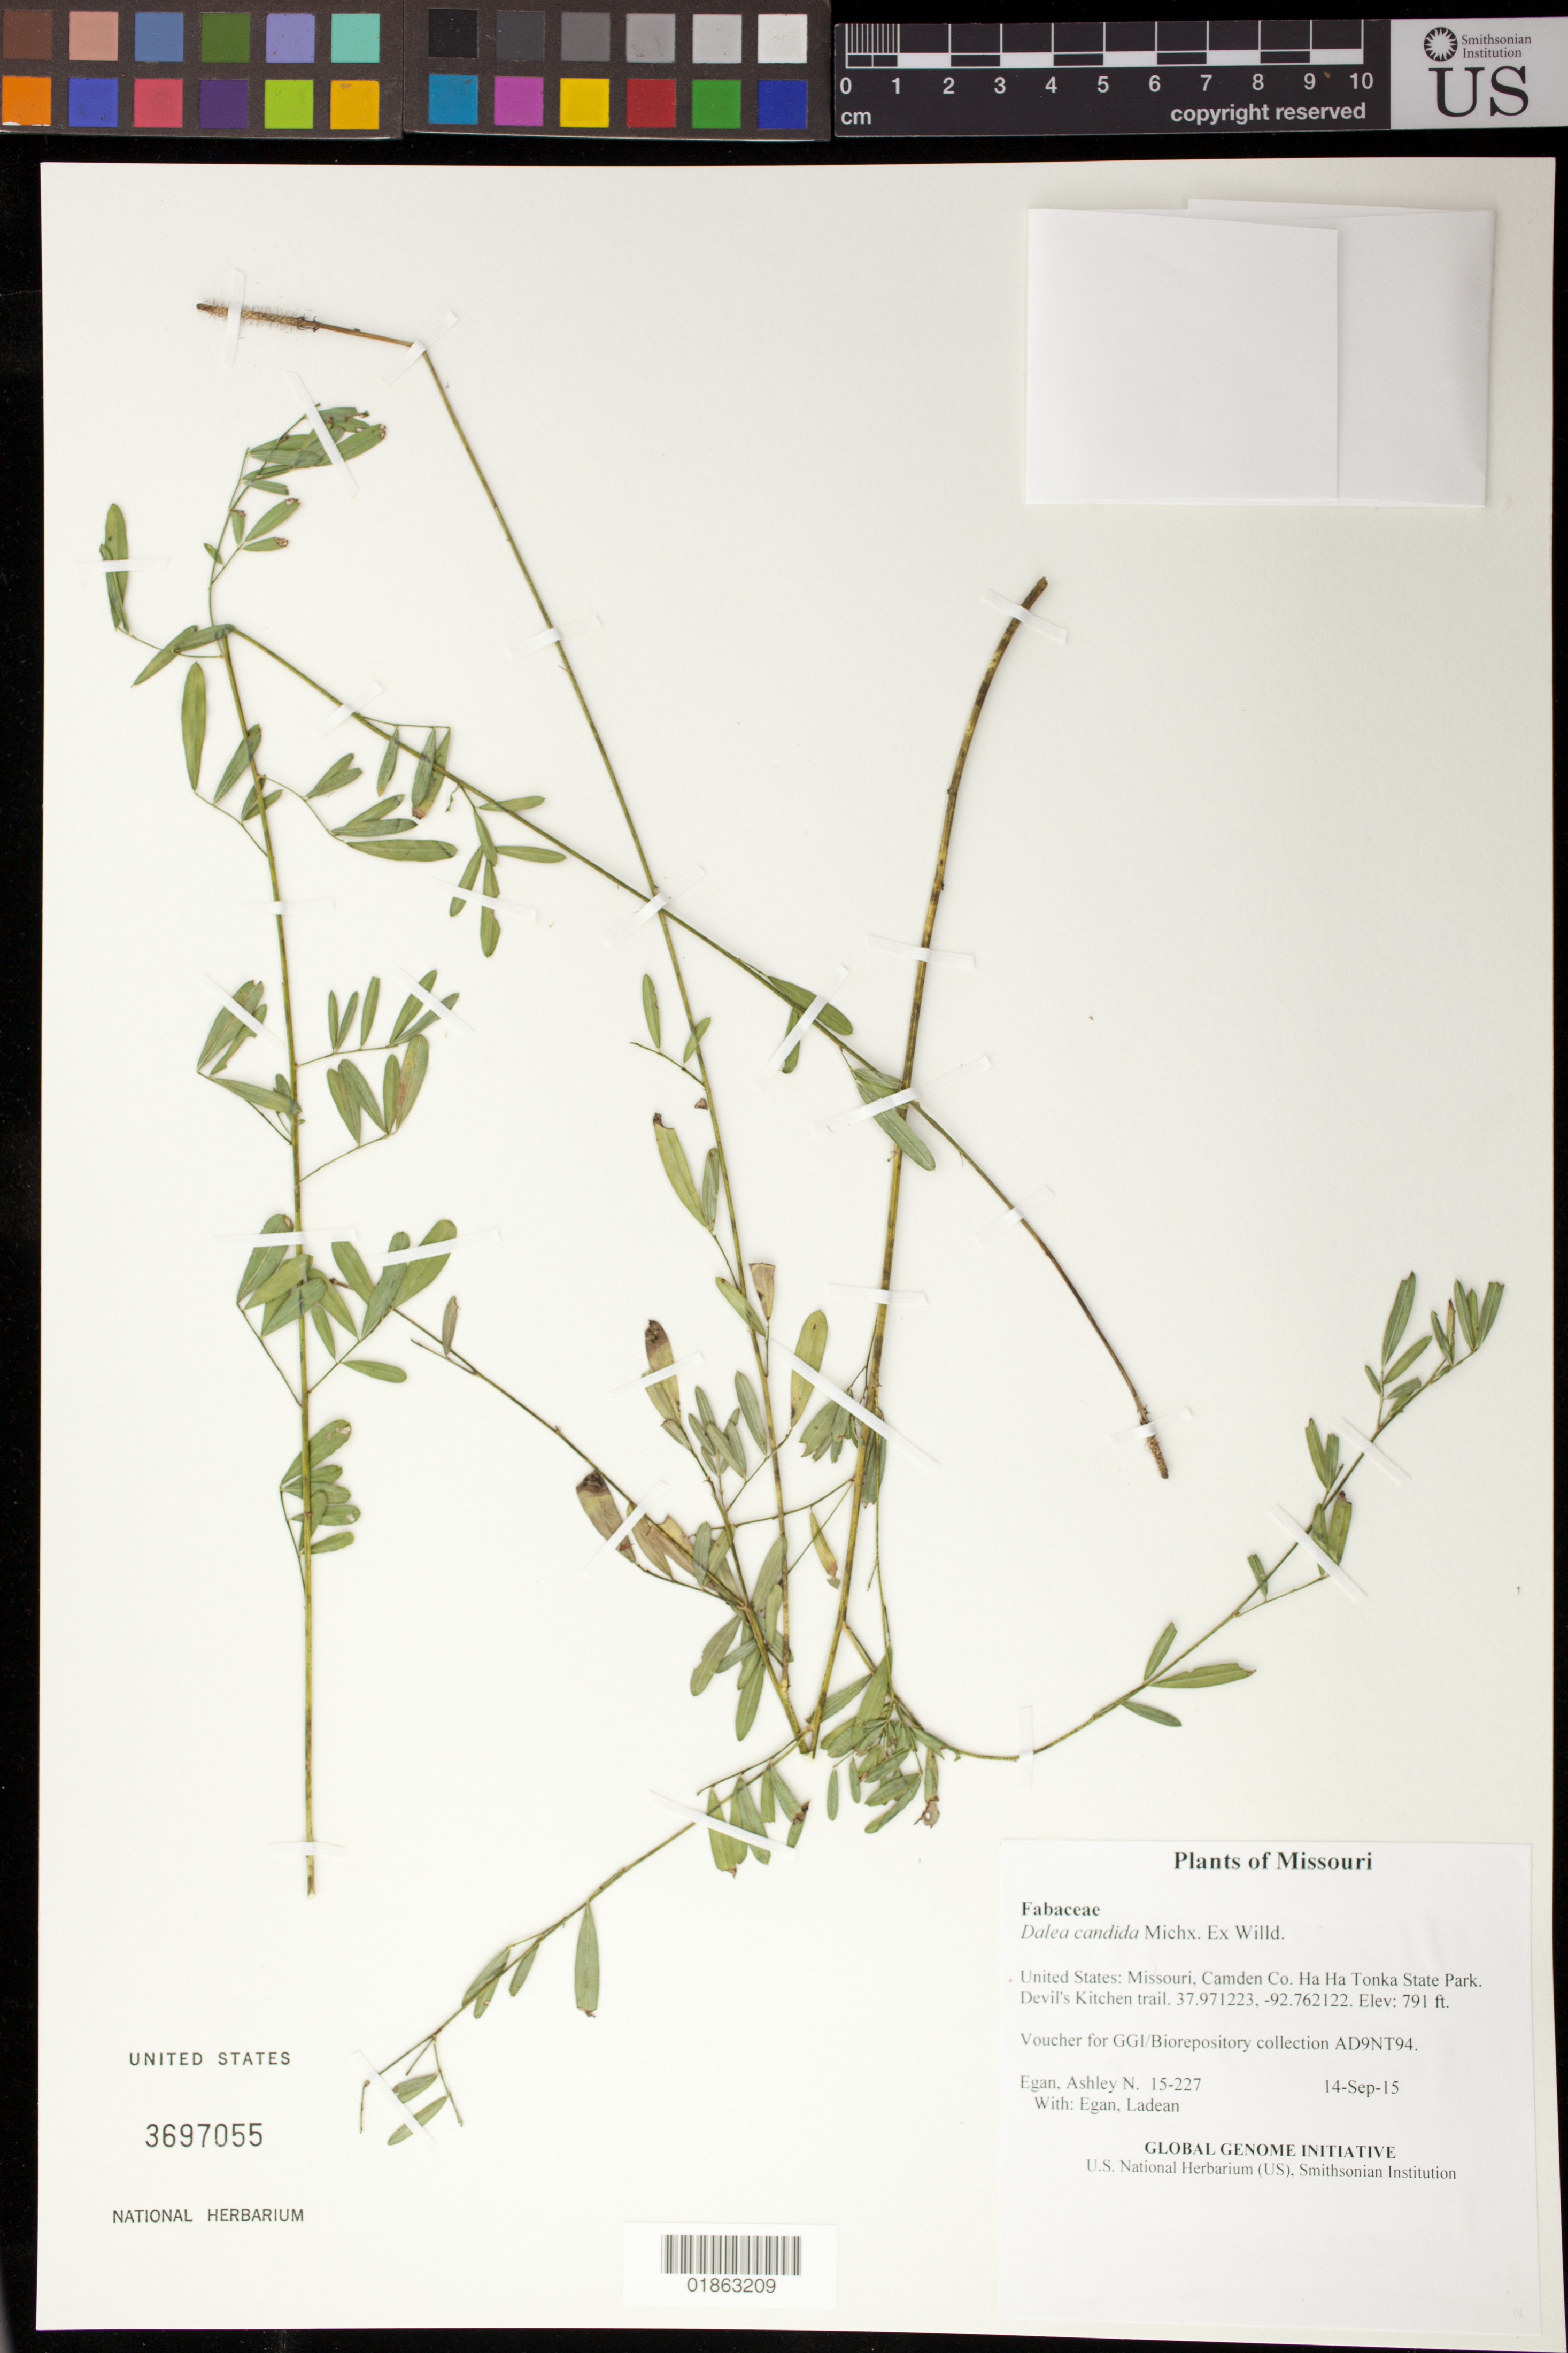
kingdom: Plantae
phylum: Tracheophyta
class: Magnoliopsida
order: Fabales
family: Fabaceae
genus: Dalea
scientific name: Dalea candida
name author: Michx. ex Willd.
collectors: A. N. Egan & L. Egan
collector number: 15-227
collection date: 2015-09-14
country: United States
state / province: Missouri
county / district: Camden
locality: Ha Ha Tonka State Park. Devil's Kitchen trail.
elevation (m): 241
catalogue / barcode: US 3697055